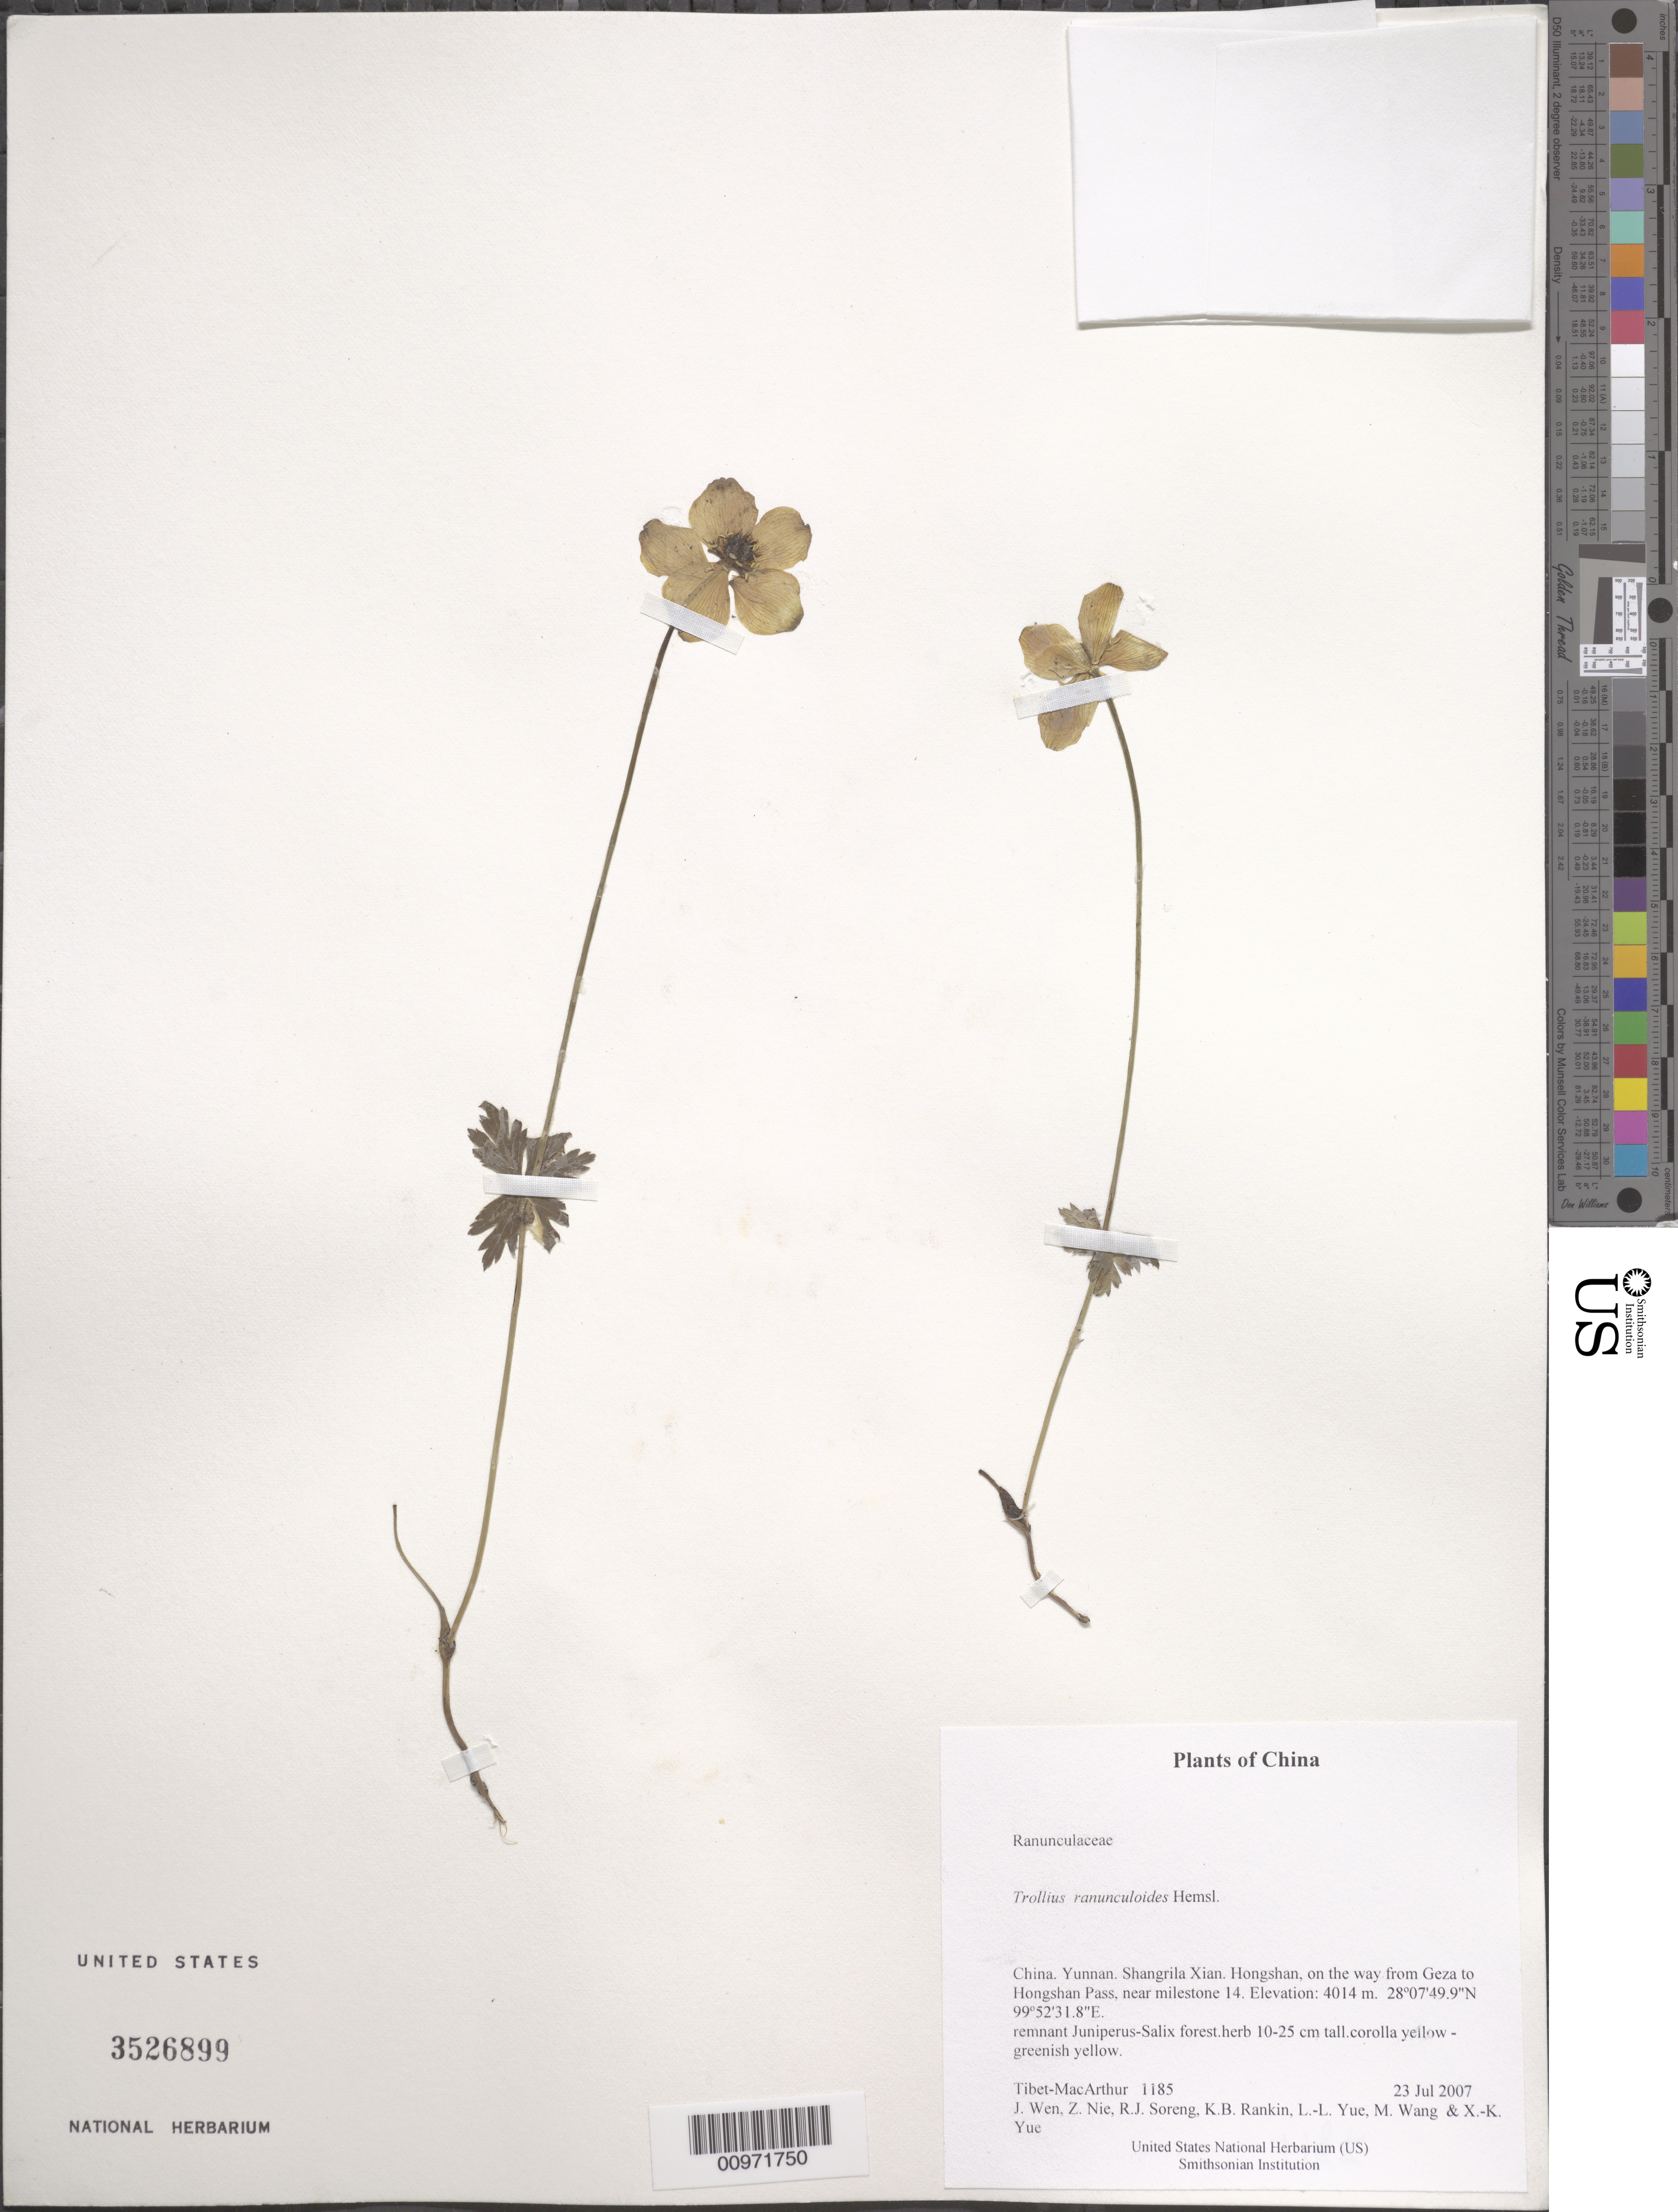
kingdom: Plantae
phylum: Tracheophyta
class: Magnoliopsida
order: Ranunculales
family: Ranunculaceae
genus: Trollius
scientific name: Trollius ranunculoides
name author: Hemsl.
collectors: Tibet-MacArthur, J. Wen, Z. Nie, R. J. Soreng, K. Rankin, L. Yue, M. Wang & X. Yue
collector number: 1185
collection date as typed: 23 Jul 2007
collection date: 2007-07-23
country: China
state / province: Yunnan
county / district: Shangrila Xian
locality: Hongshan, on the way from Geza to Hongshan Pass, near milestone 14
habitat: remnant Juniperus-Salix forest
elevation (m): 4014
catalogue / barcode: US 3526899